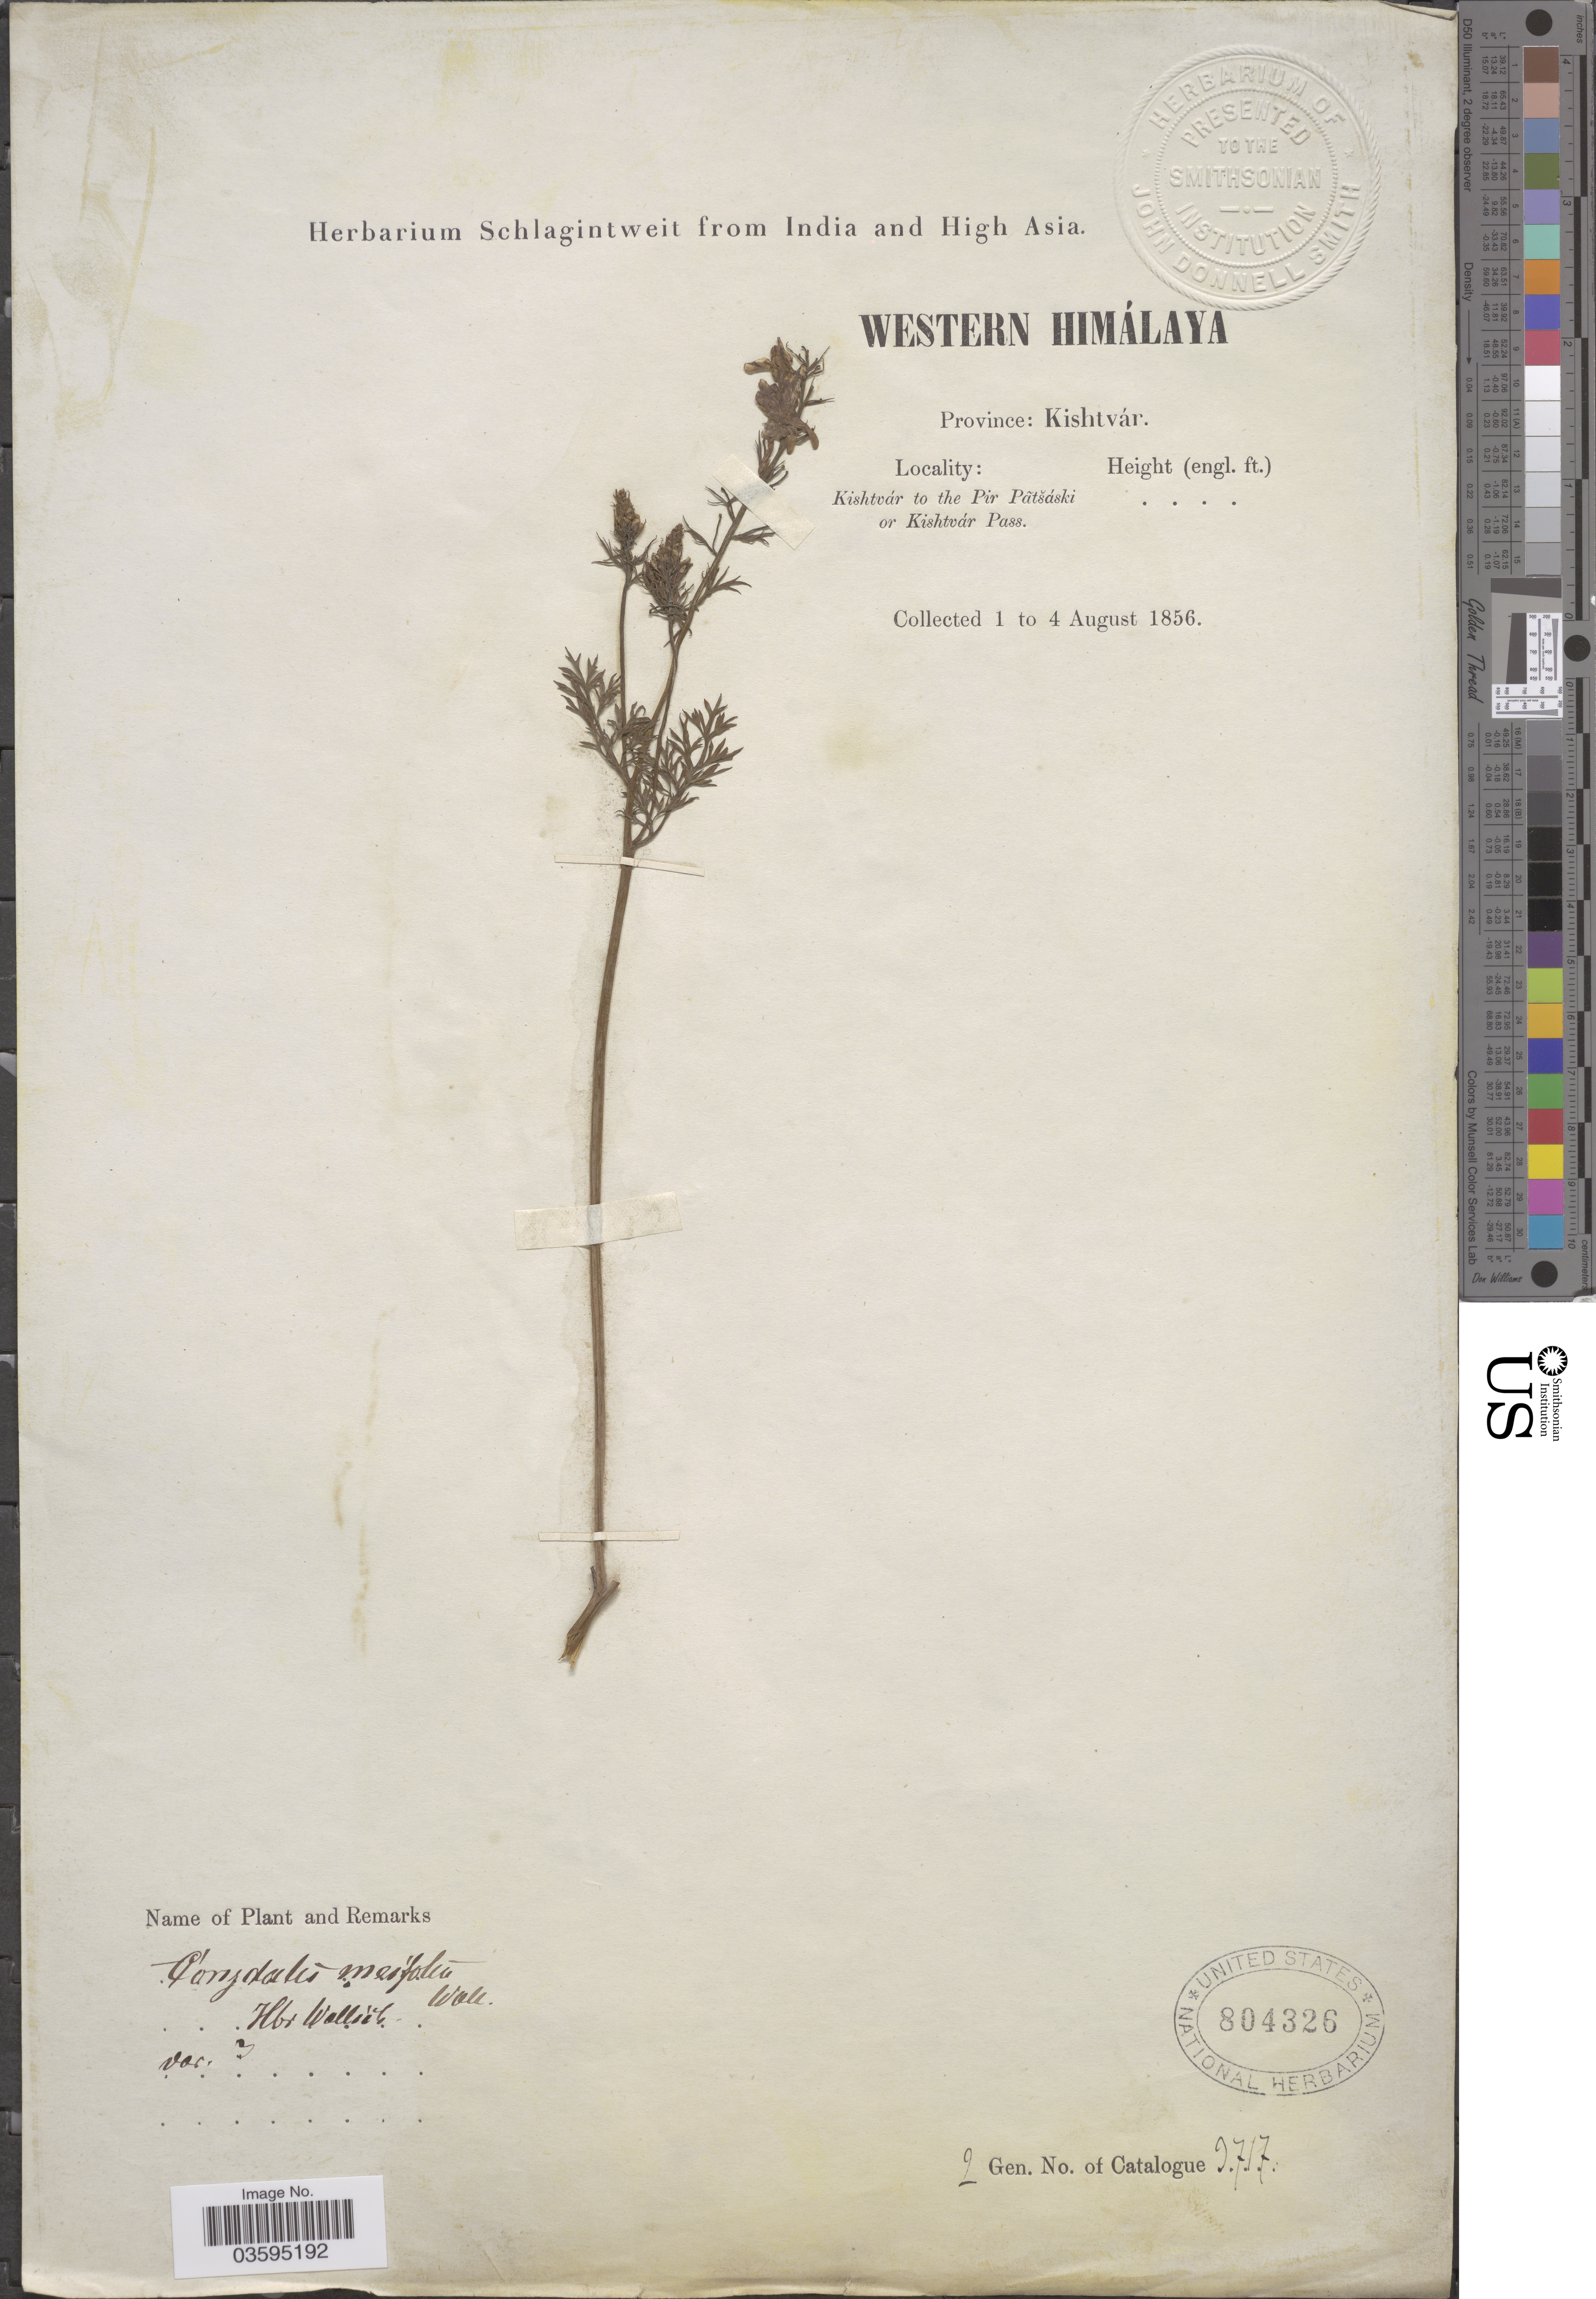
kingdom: Plantae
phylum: Tracheophyta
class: Magnoliopsida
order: Ranunculales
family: Papaveraceae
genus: Corydalis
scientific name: Corydalis meifolia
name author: Wall.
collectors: ex herb. Schlagintweit from India and High Asia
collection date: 1856-08-01/1856-08-04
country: India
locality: Western Himálaya. Kishtvár to Pir Pâtšáski or Kishtvár Pass.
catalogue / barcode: US 804326